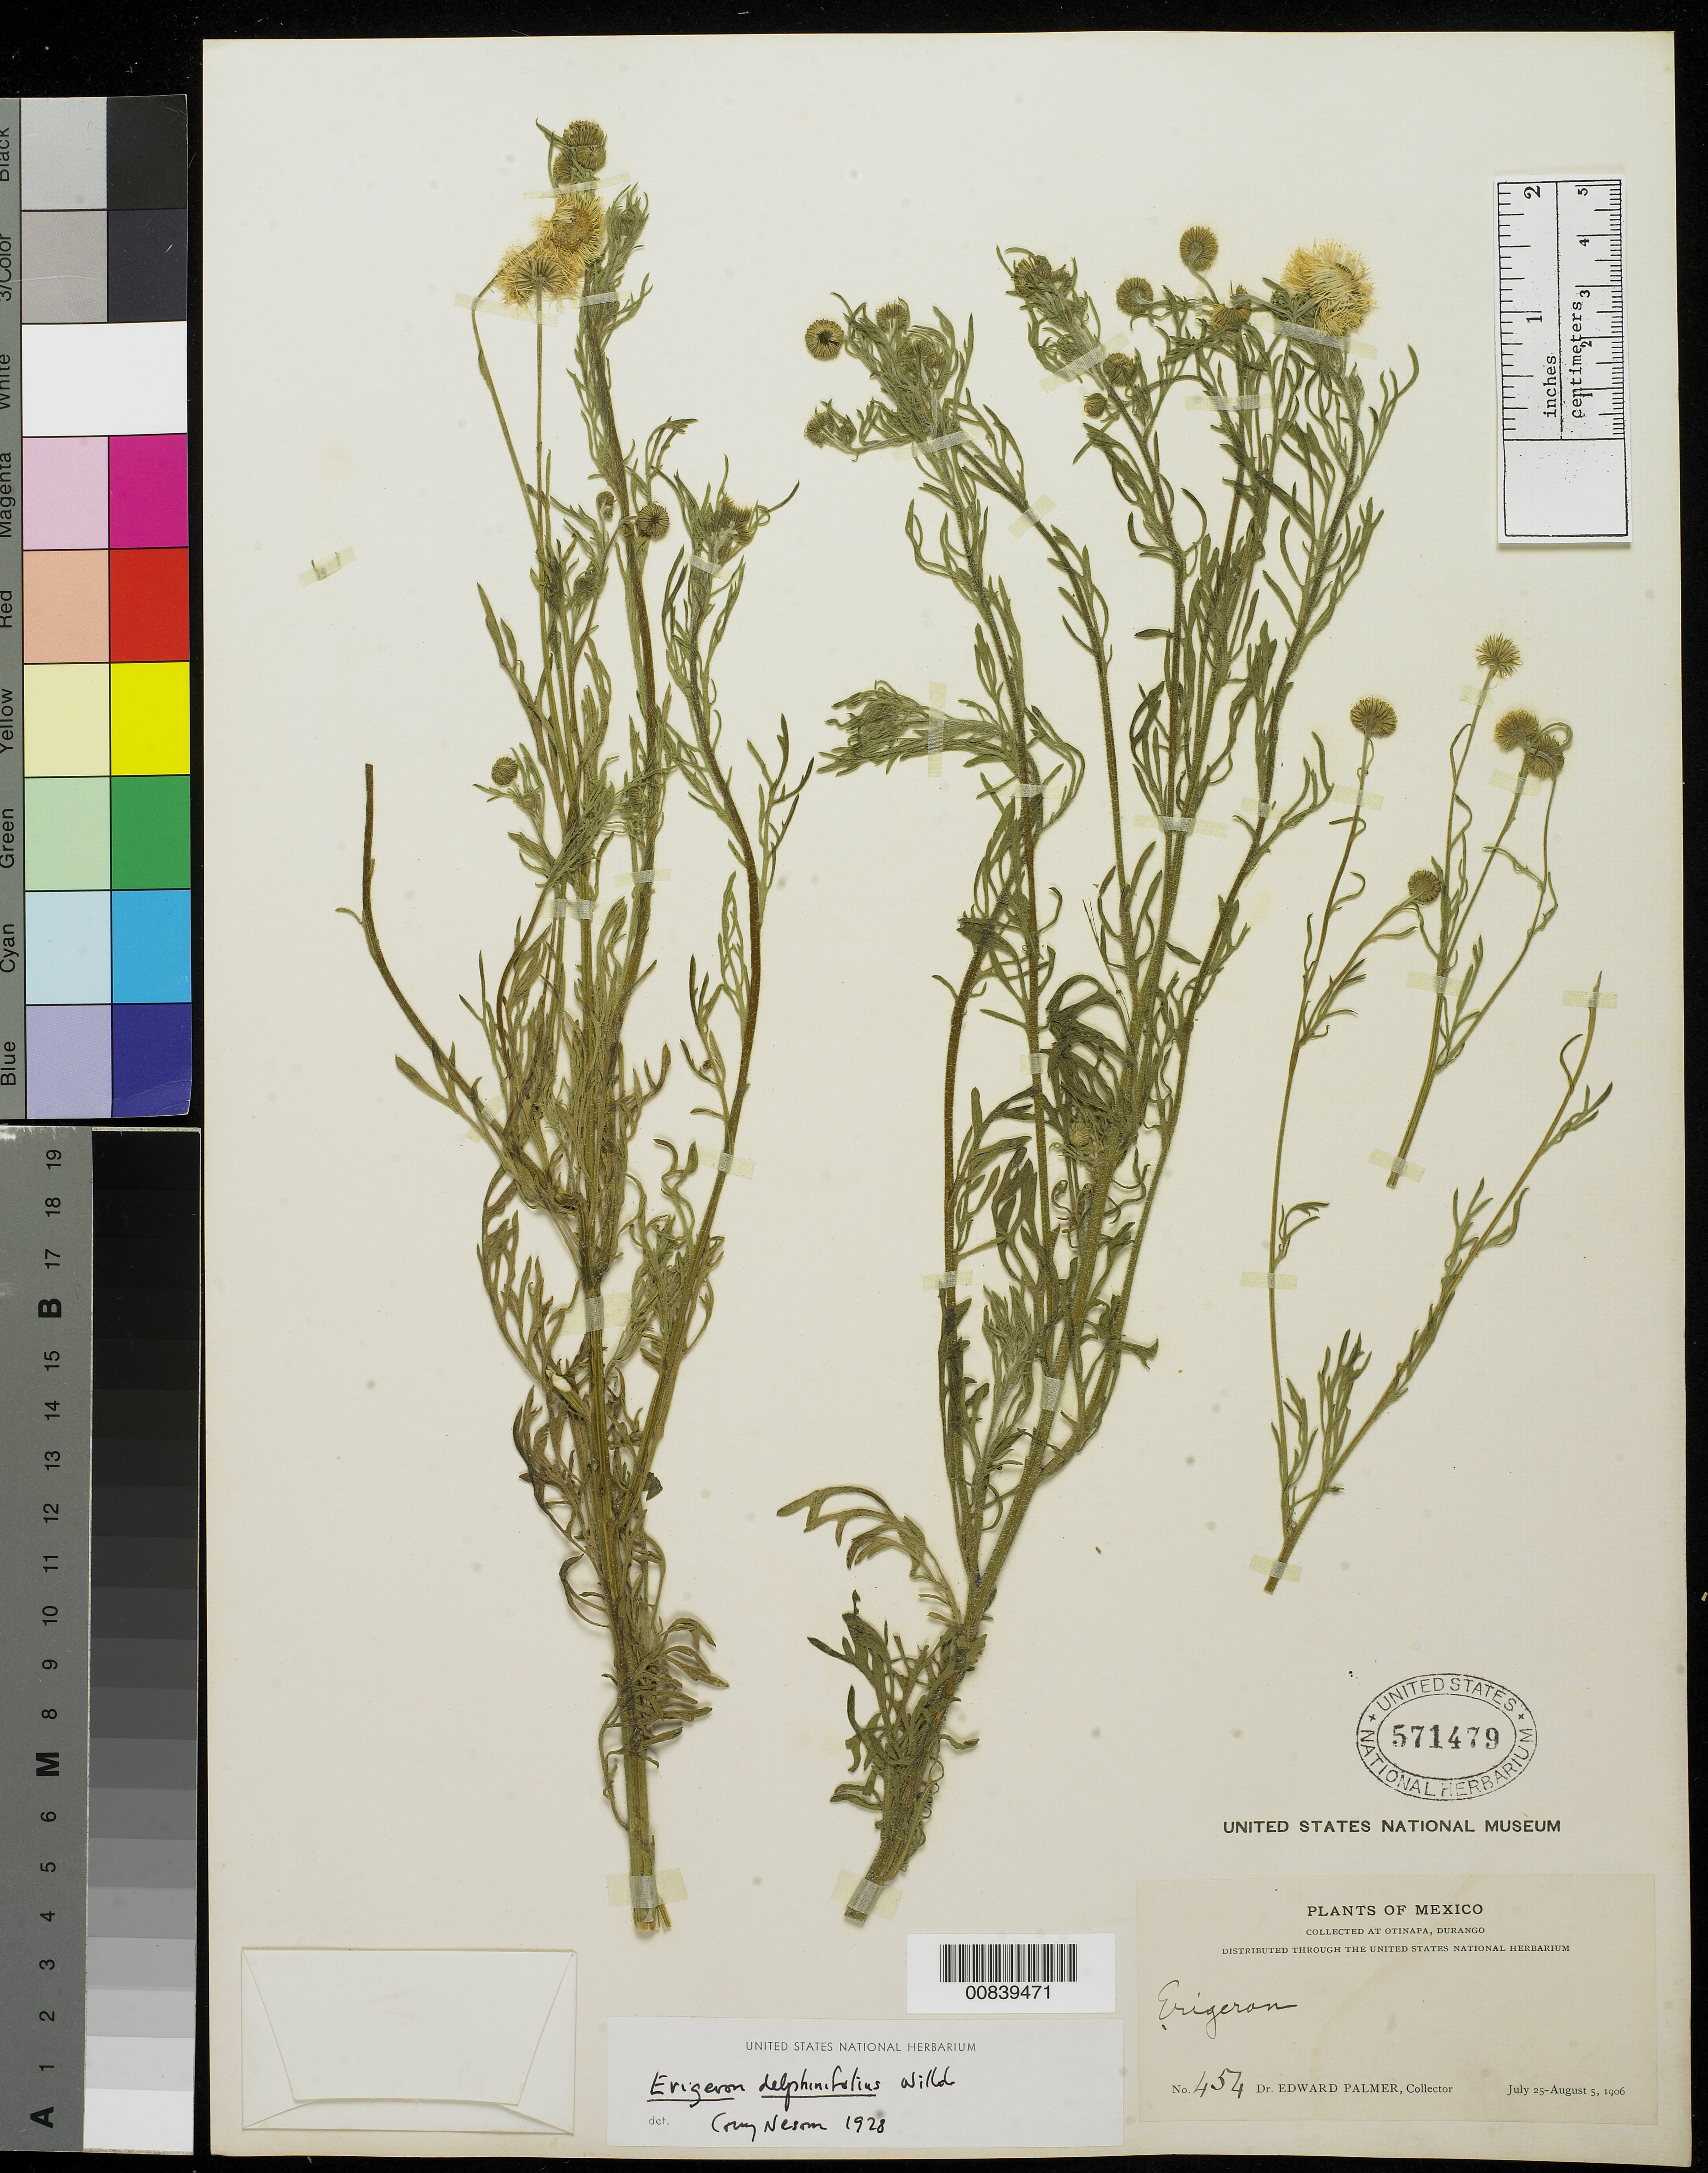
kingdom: Plantae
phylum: Tracheophyta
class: Magnoliopsida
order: Asterales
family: Asteraceae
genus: Erigeron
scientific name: Erigeron delphinifolius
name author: Willd.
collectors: E. Palmer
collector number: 454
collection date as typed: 25 Jul 1906 to 05 Aug 1906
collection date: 1906-07-25/1906-08-05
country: Mexico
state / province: Durango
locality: Otinapa, Durango.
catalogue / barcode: US 571479